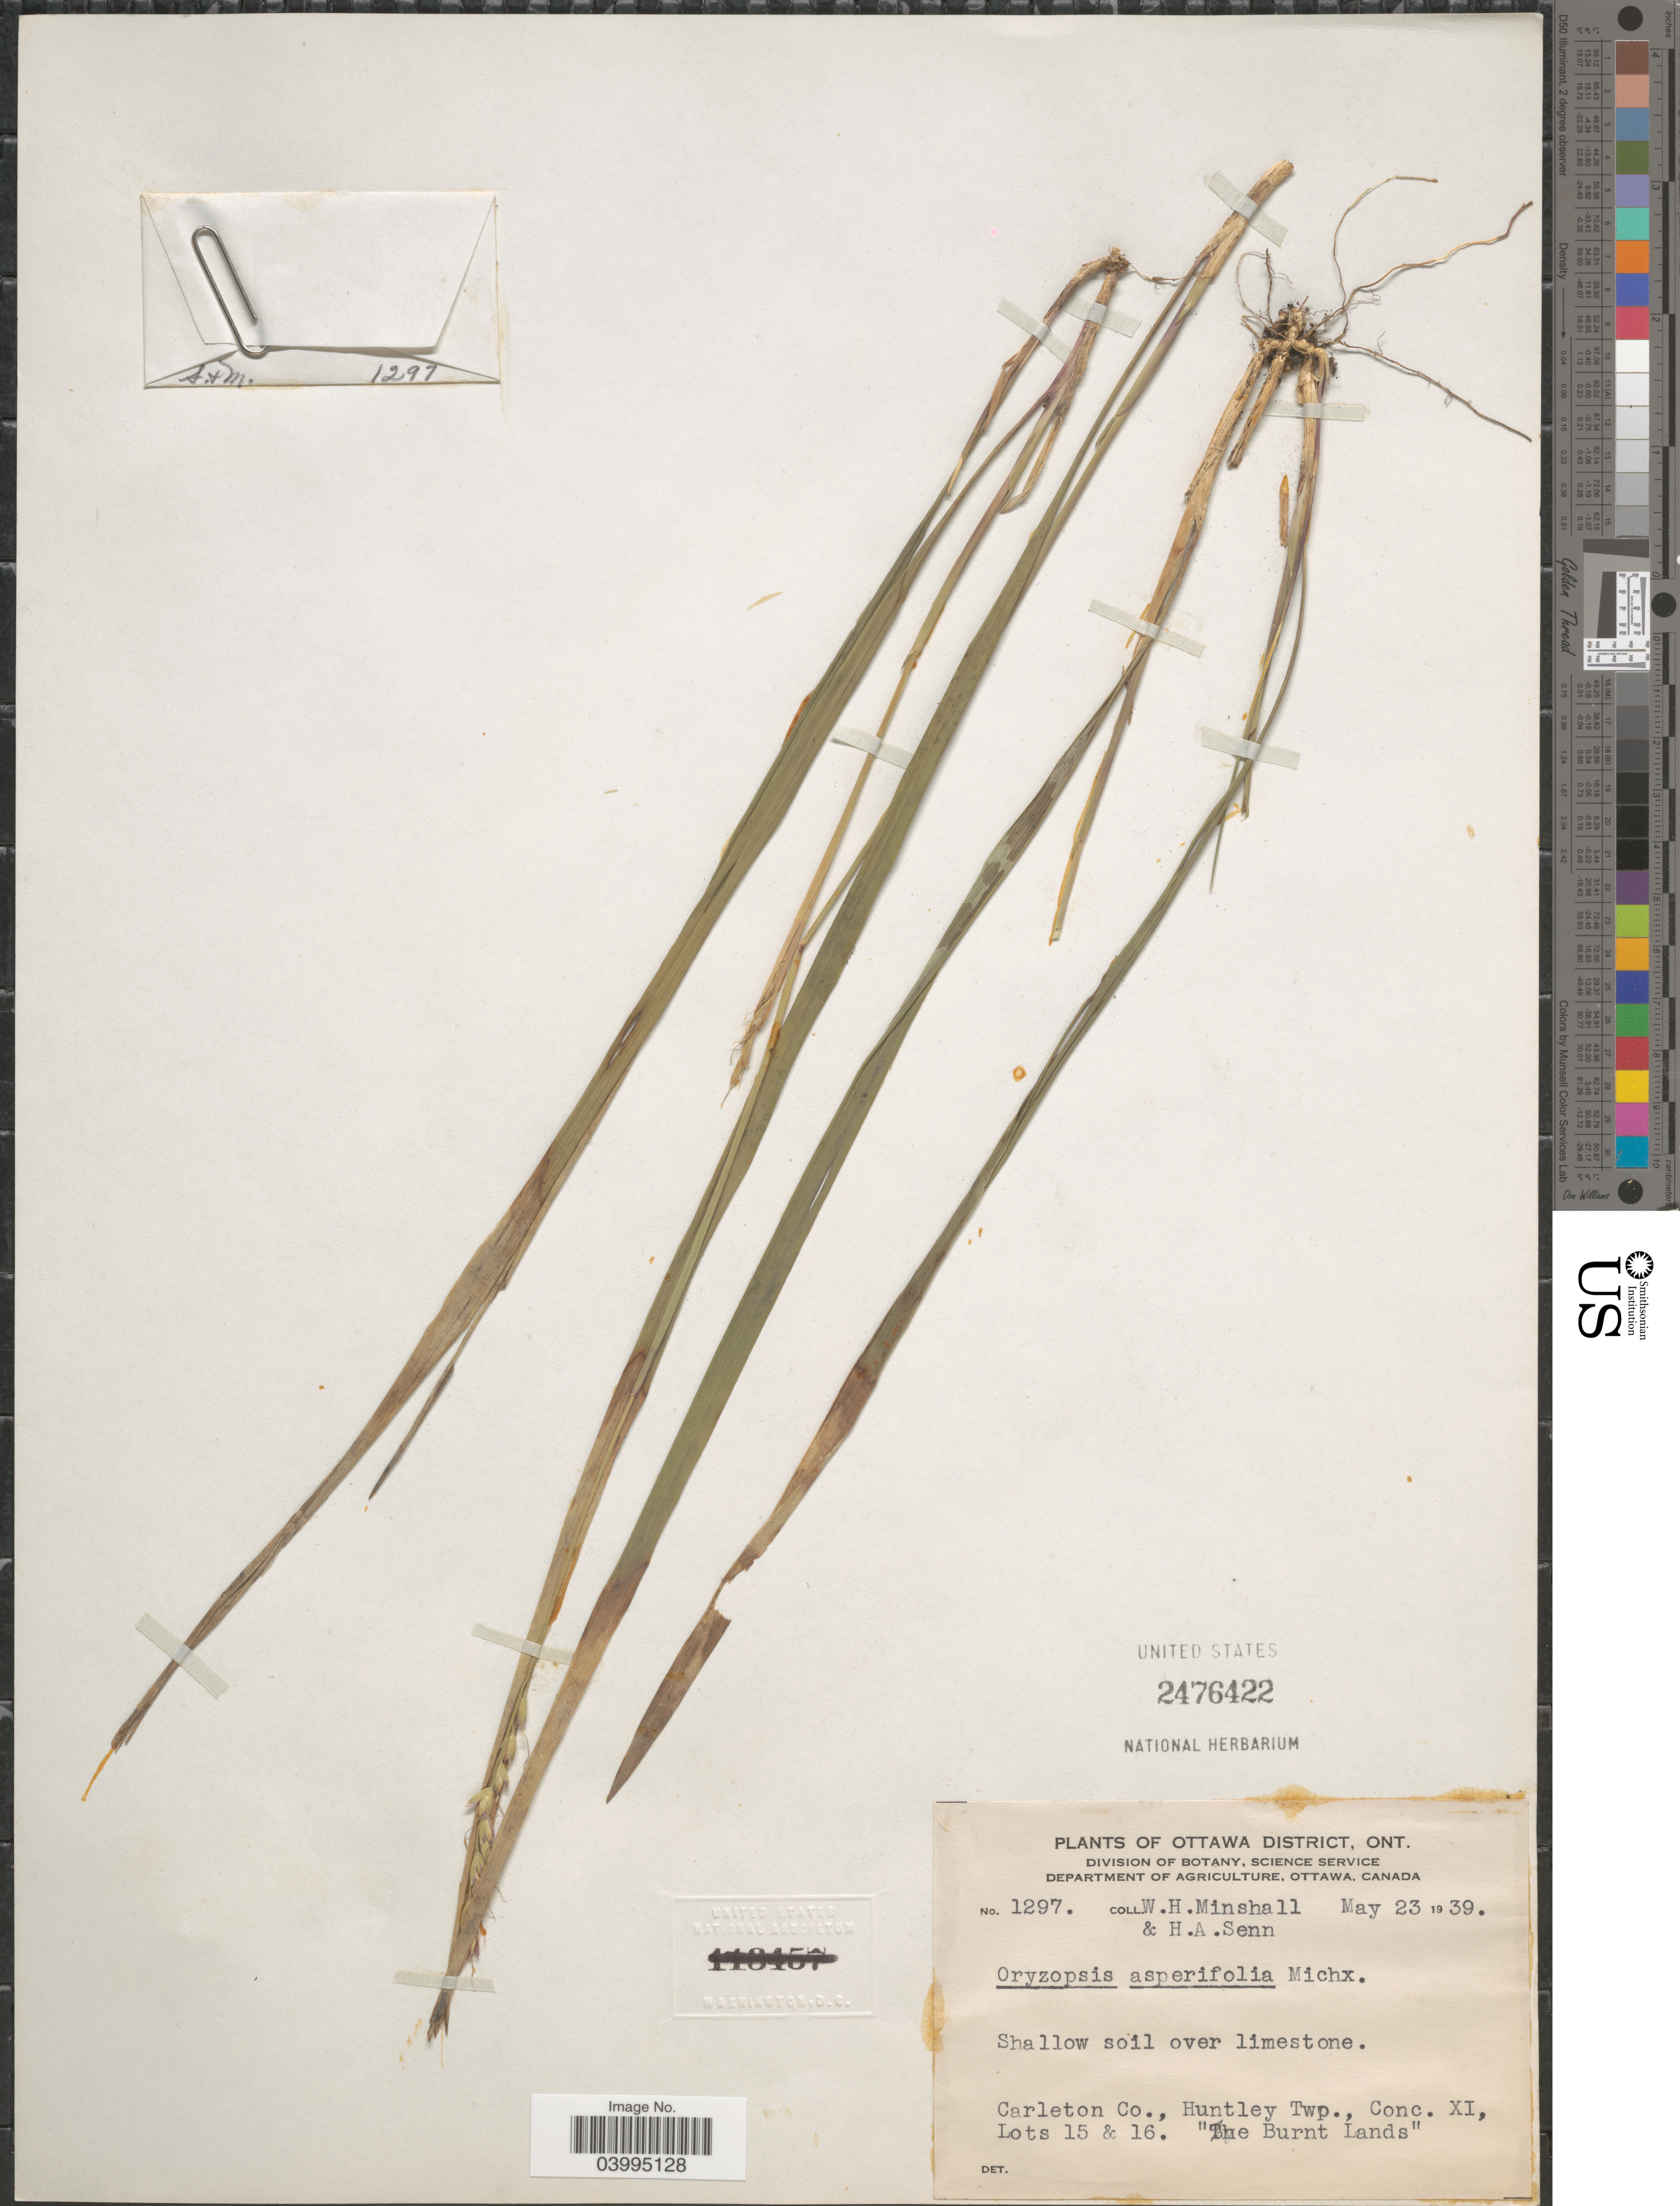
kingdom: Plantae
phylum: Tracheophyta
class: Liliopsida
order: Poales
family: Poaceae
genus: Oryzopsis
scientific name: Oryzopsis asperifolia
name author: Michx.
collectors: W. Minshall & H. Senn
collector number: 1297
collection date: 1939-05-23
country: Canada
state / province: Ontario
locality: Ottawa District. Shallow soil over limestone. Carleton Co., Huntley Twp., Conc. XI, Lots 15 & 16. "Burnt Lands".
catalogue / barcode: US 2476422